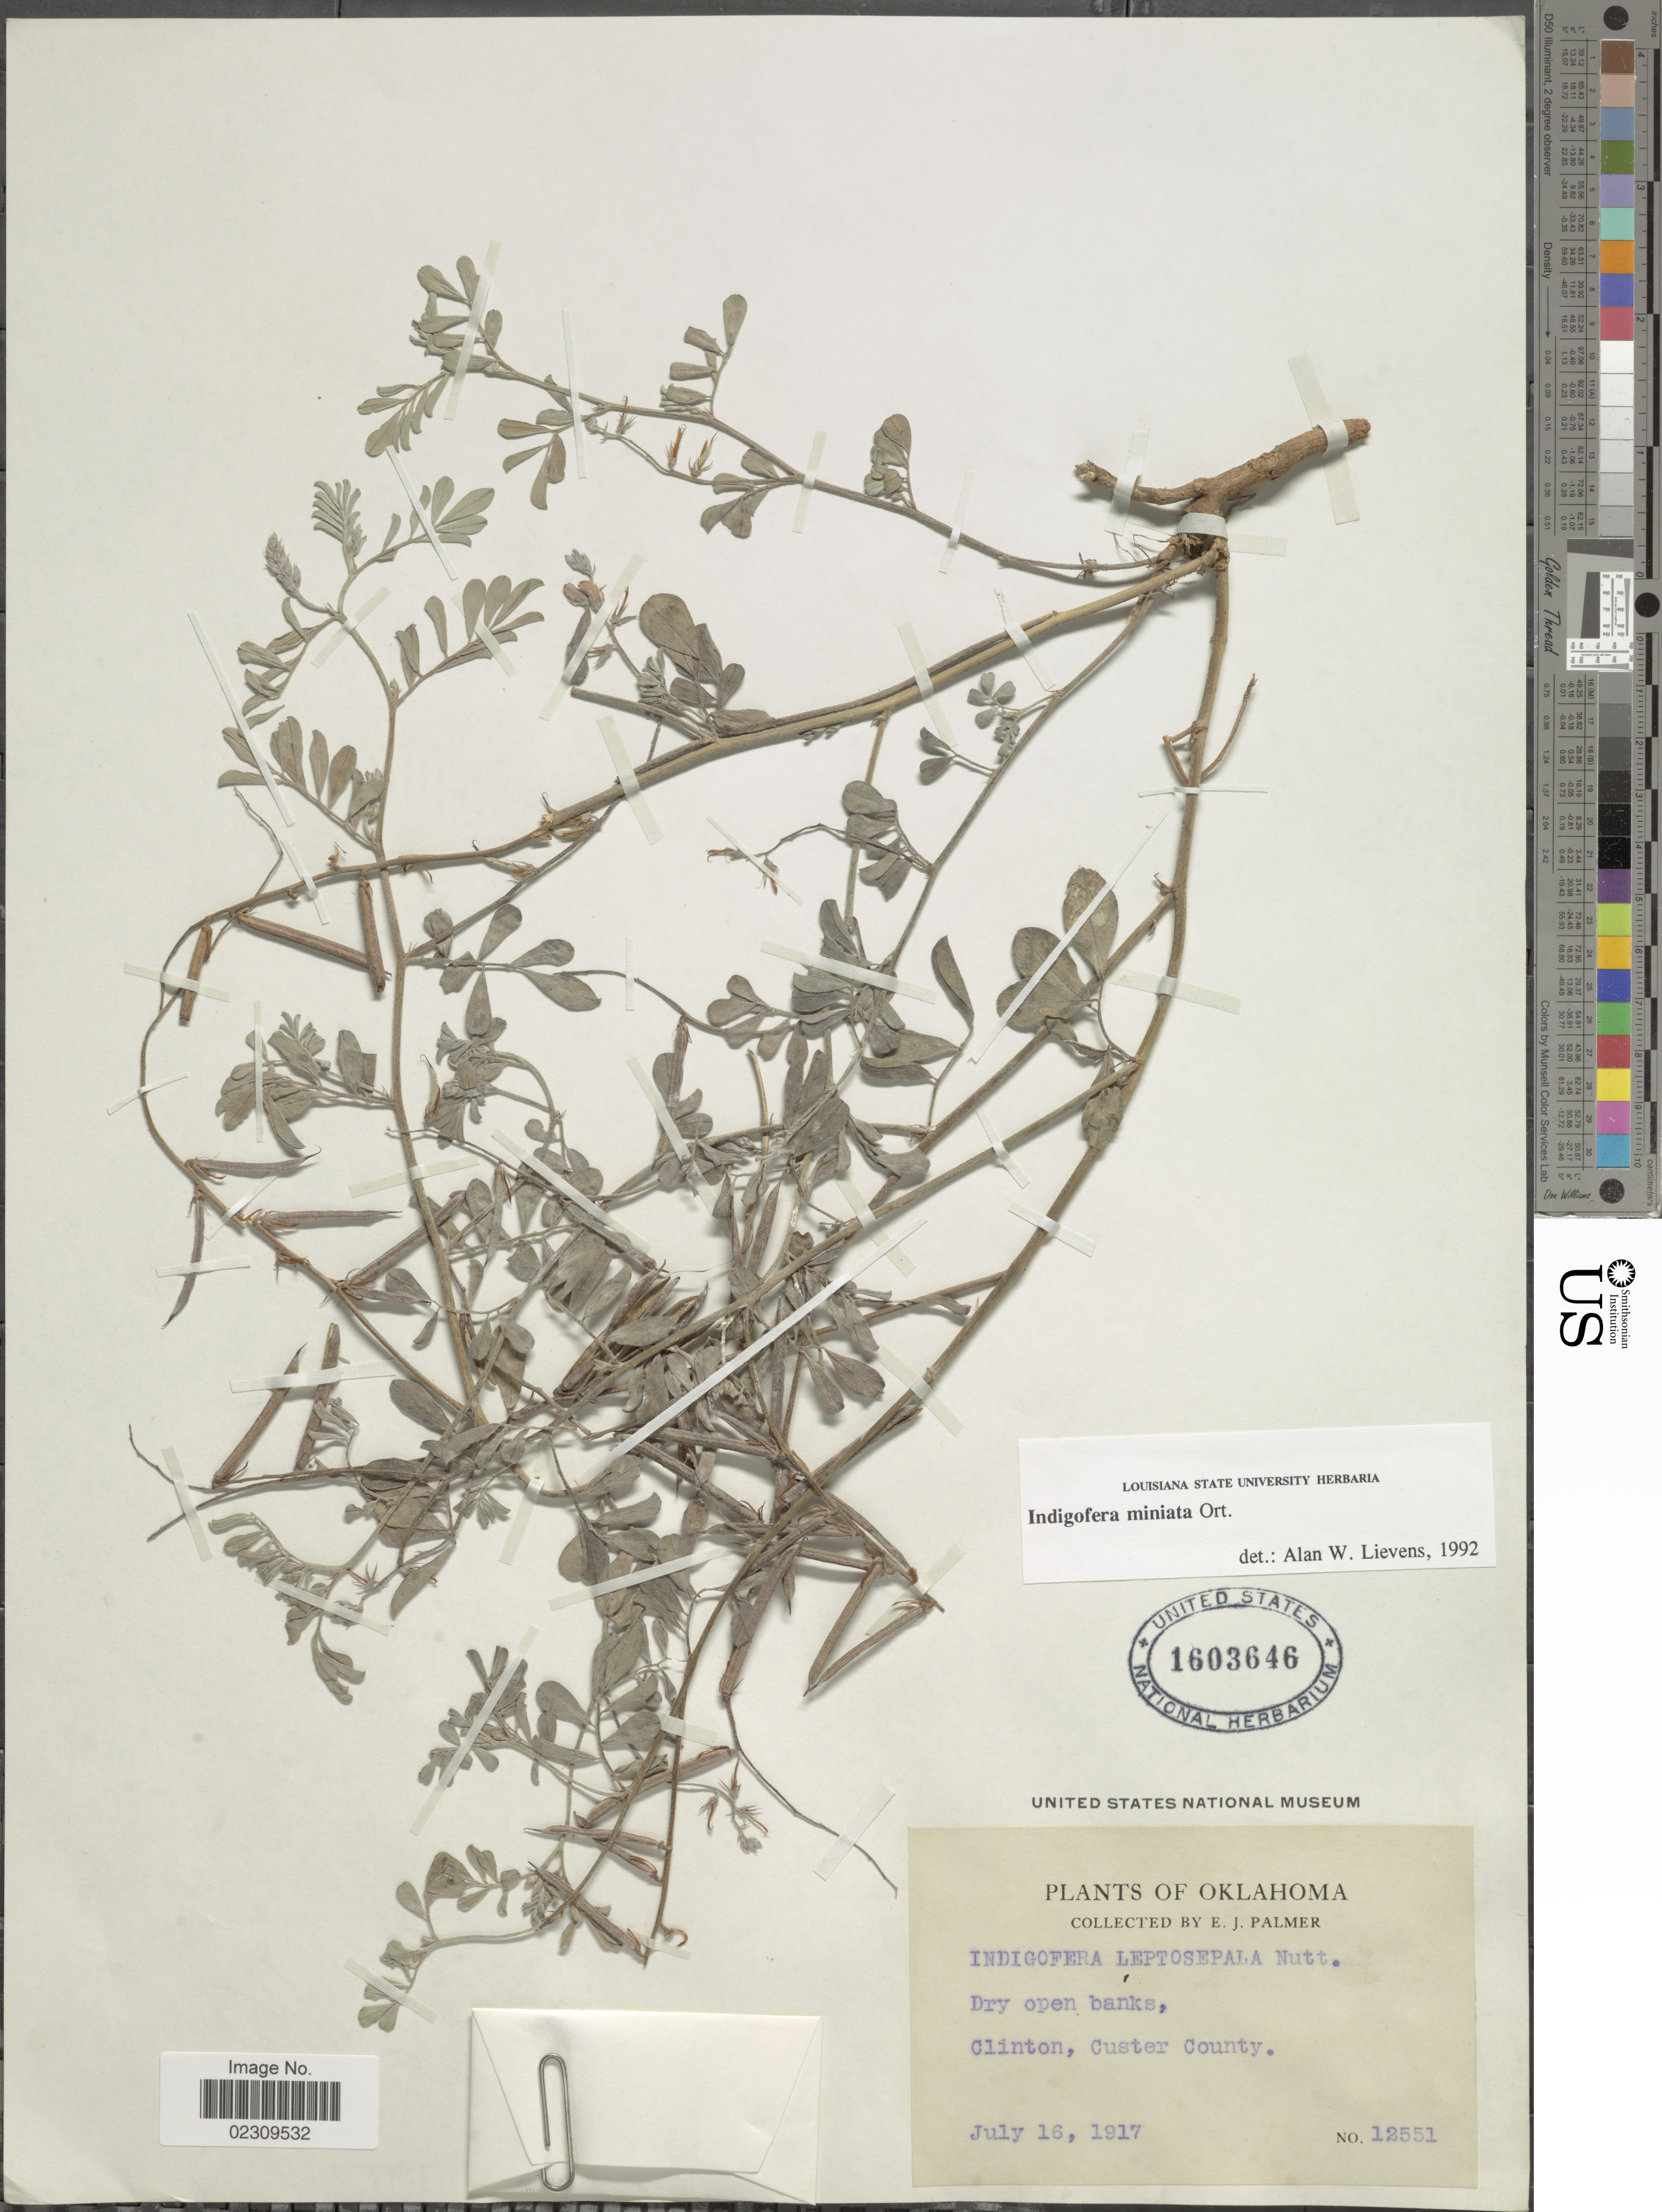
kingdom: Plantae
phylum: Tracheophyta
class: Magnoliopsida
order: Fabales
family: Fabaceae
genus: Indigofera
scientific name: Indigofera miniata var. leptosepala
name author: Ortega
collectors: E. J. Palmer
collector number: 12551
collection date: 1917-07-16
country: United States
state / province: Oklahoma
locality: Dry open banks, Clinton, Custer County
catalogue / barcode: US 1603646